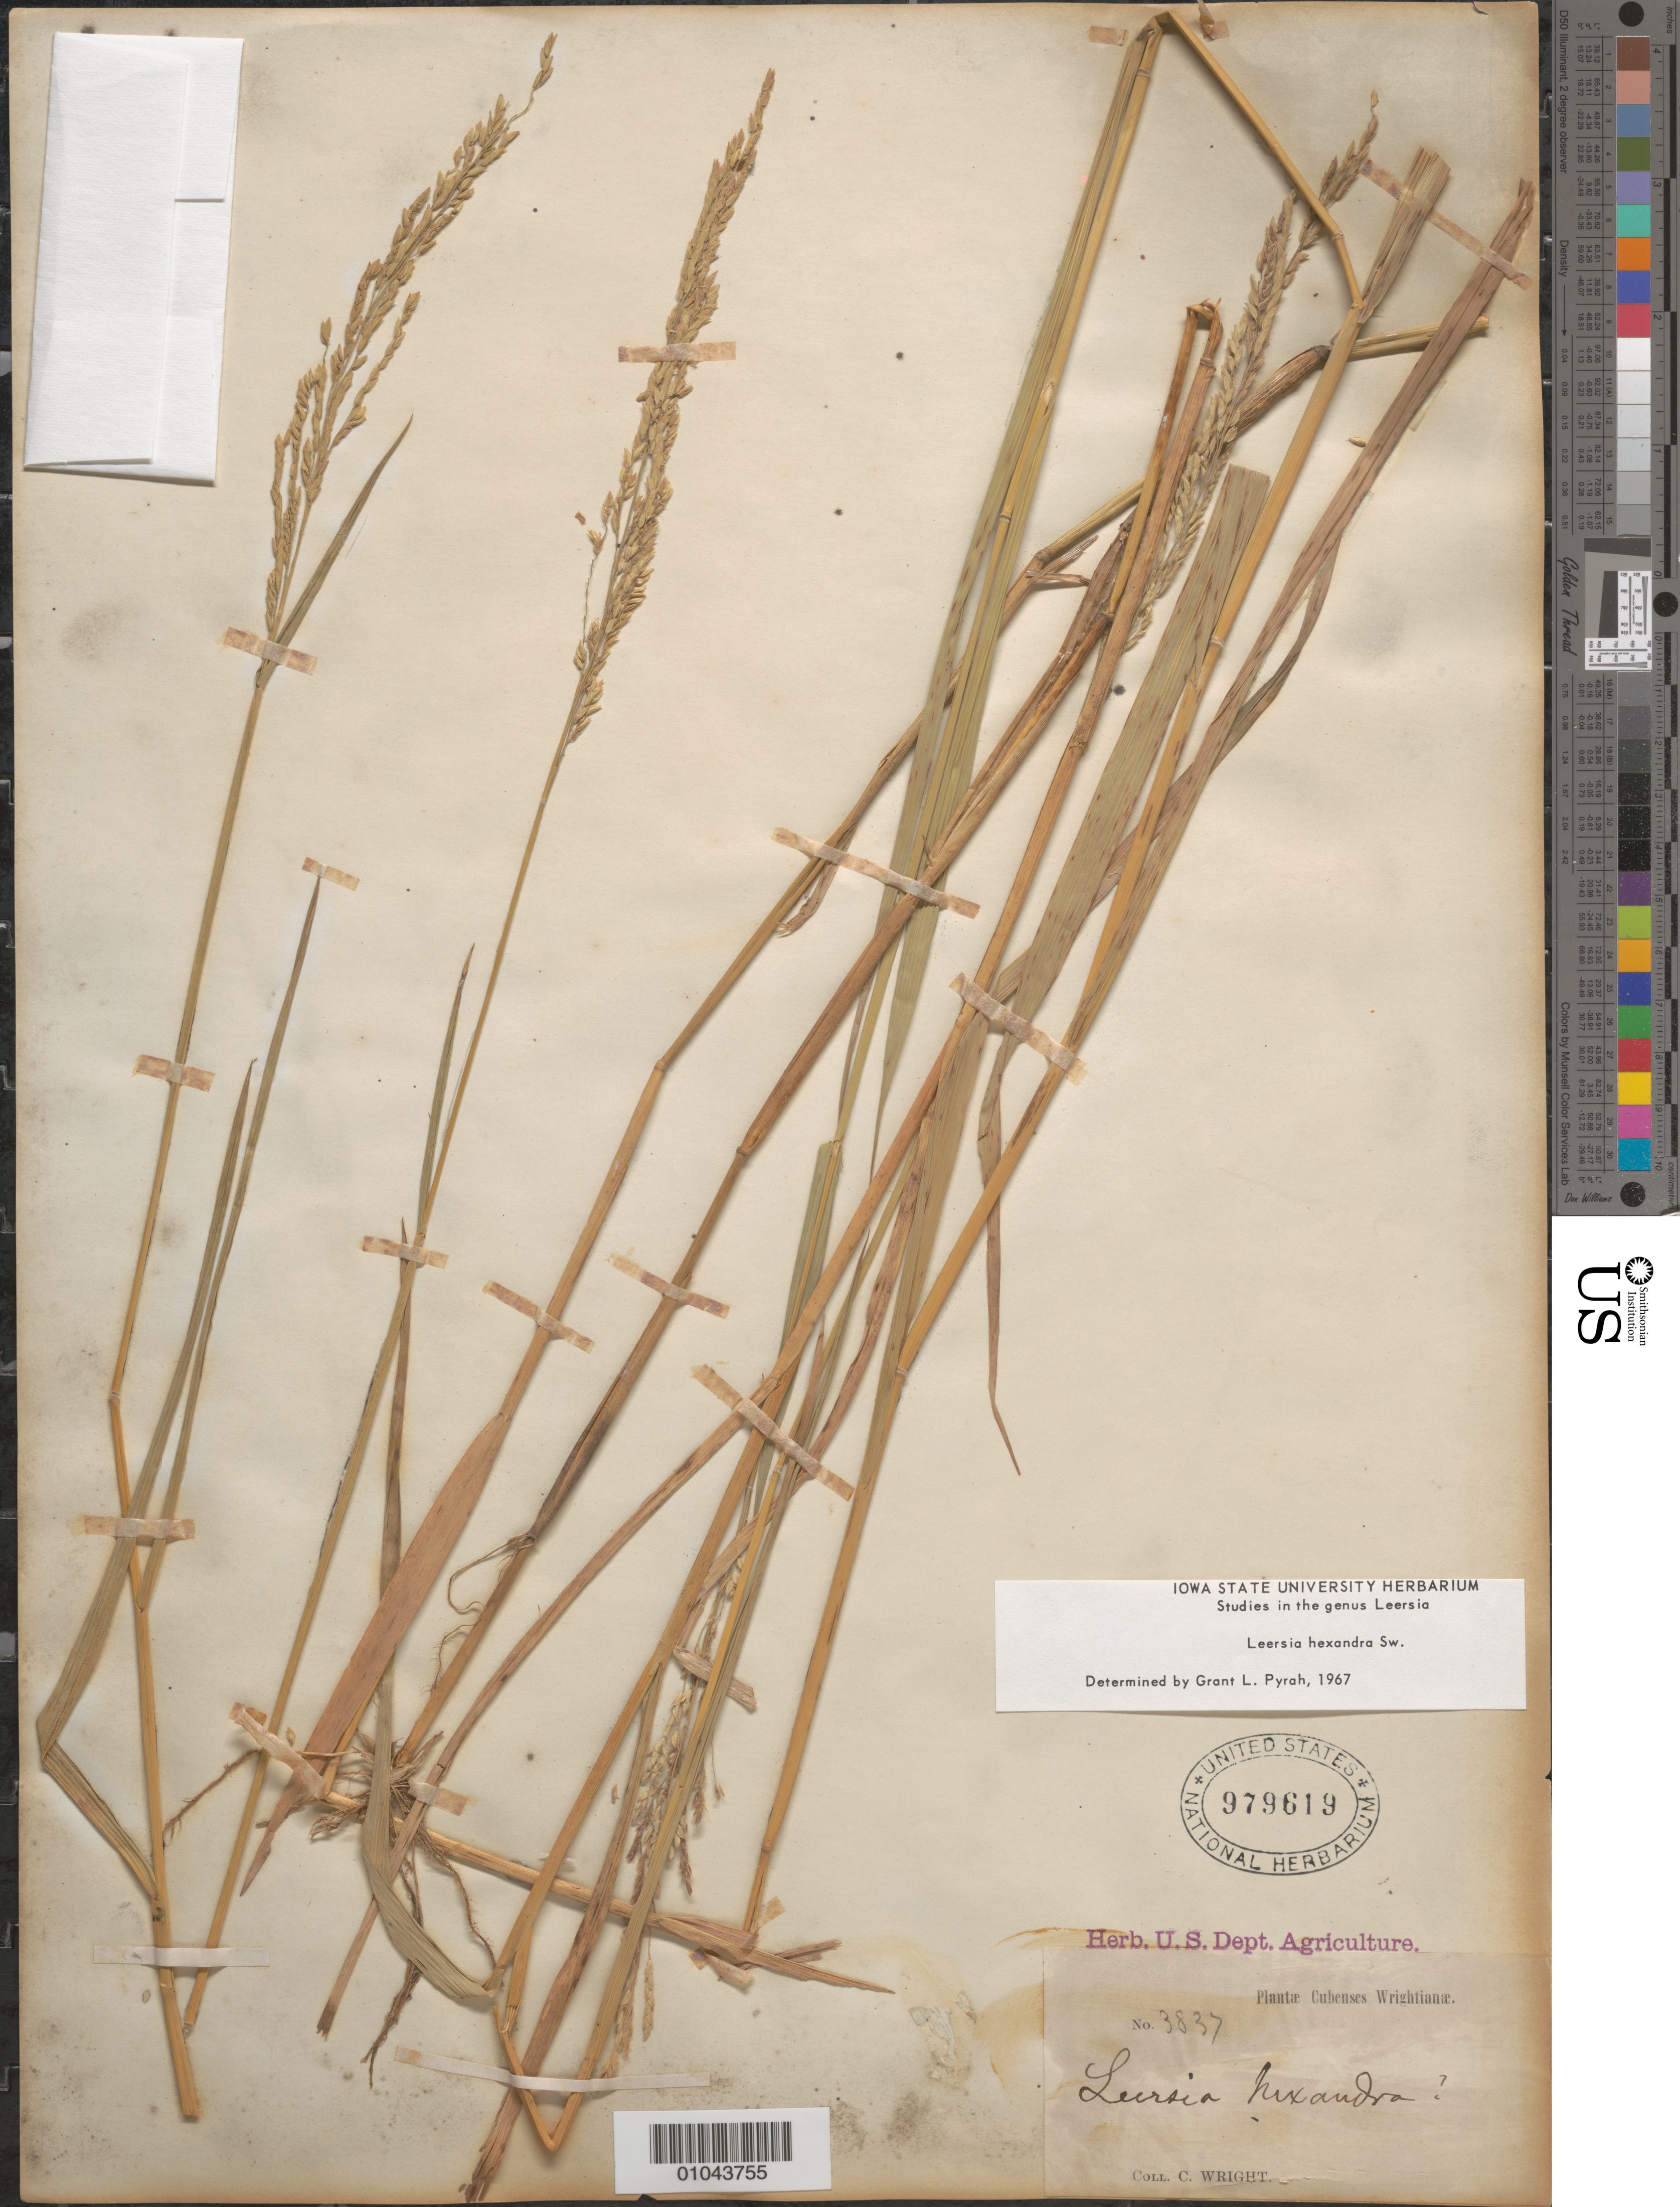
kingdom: Plantae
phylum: Tracheophyta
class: Liliopsida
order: Poales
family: Poaceae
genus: Leersia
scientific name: Leersia hexandra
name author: Sw.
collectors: C. Wright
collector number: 3837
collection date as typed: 1800 to 1899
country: Cuba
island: Cuba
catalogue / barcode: US 979619